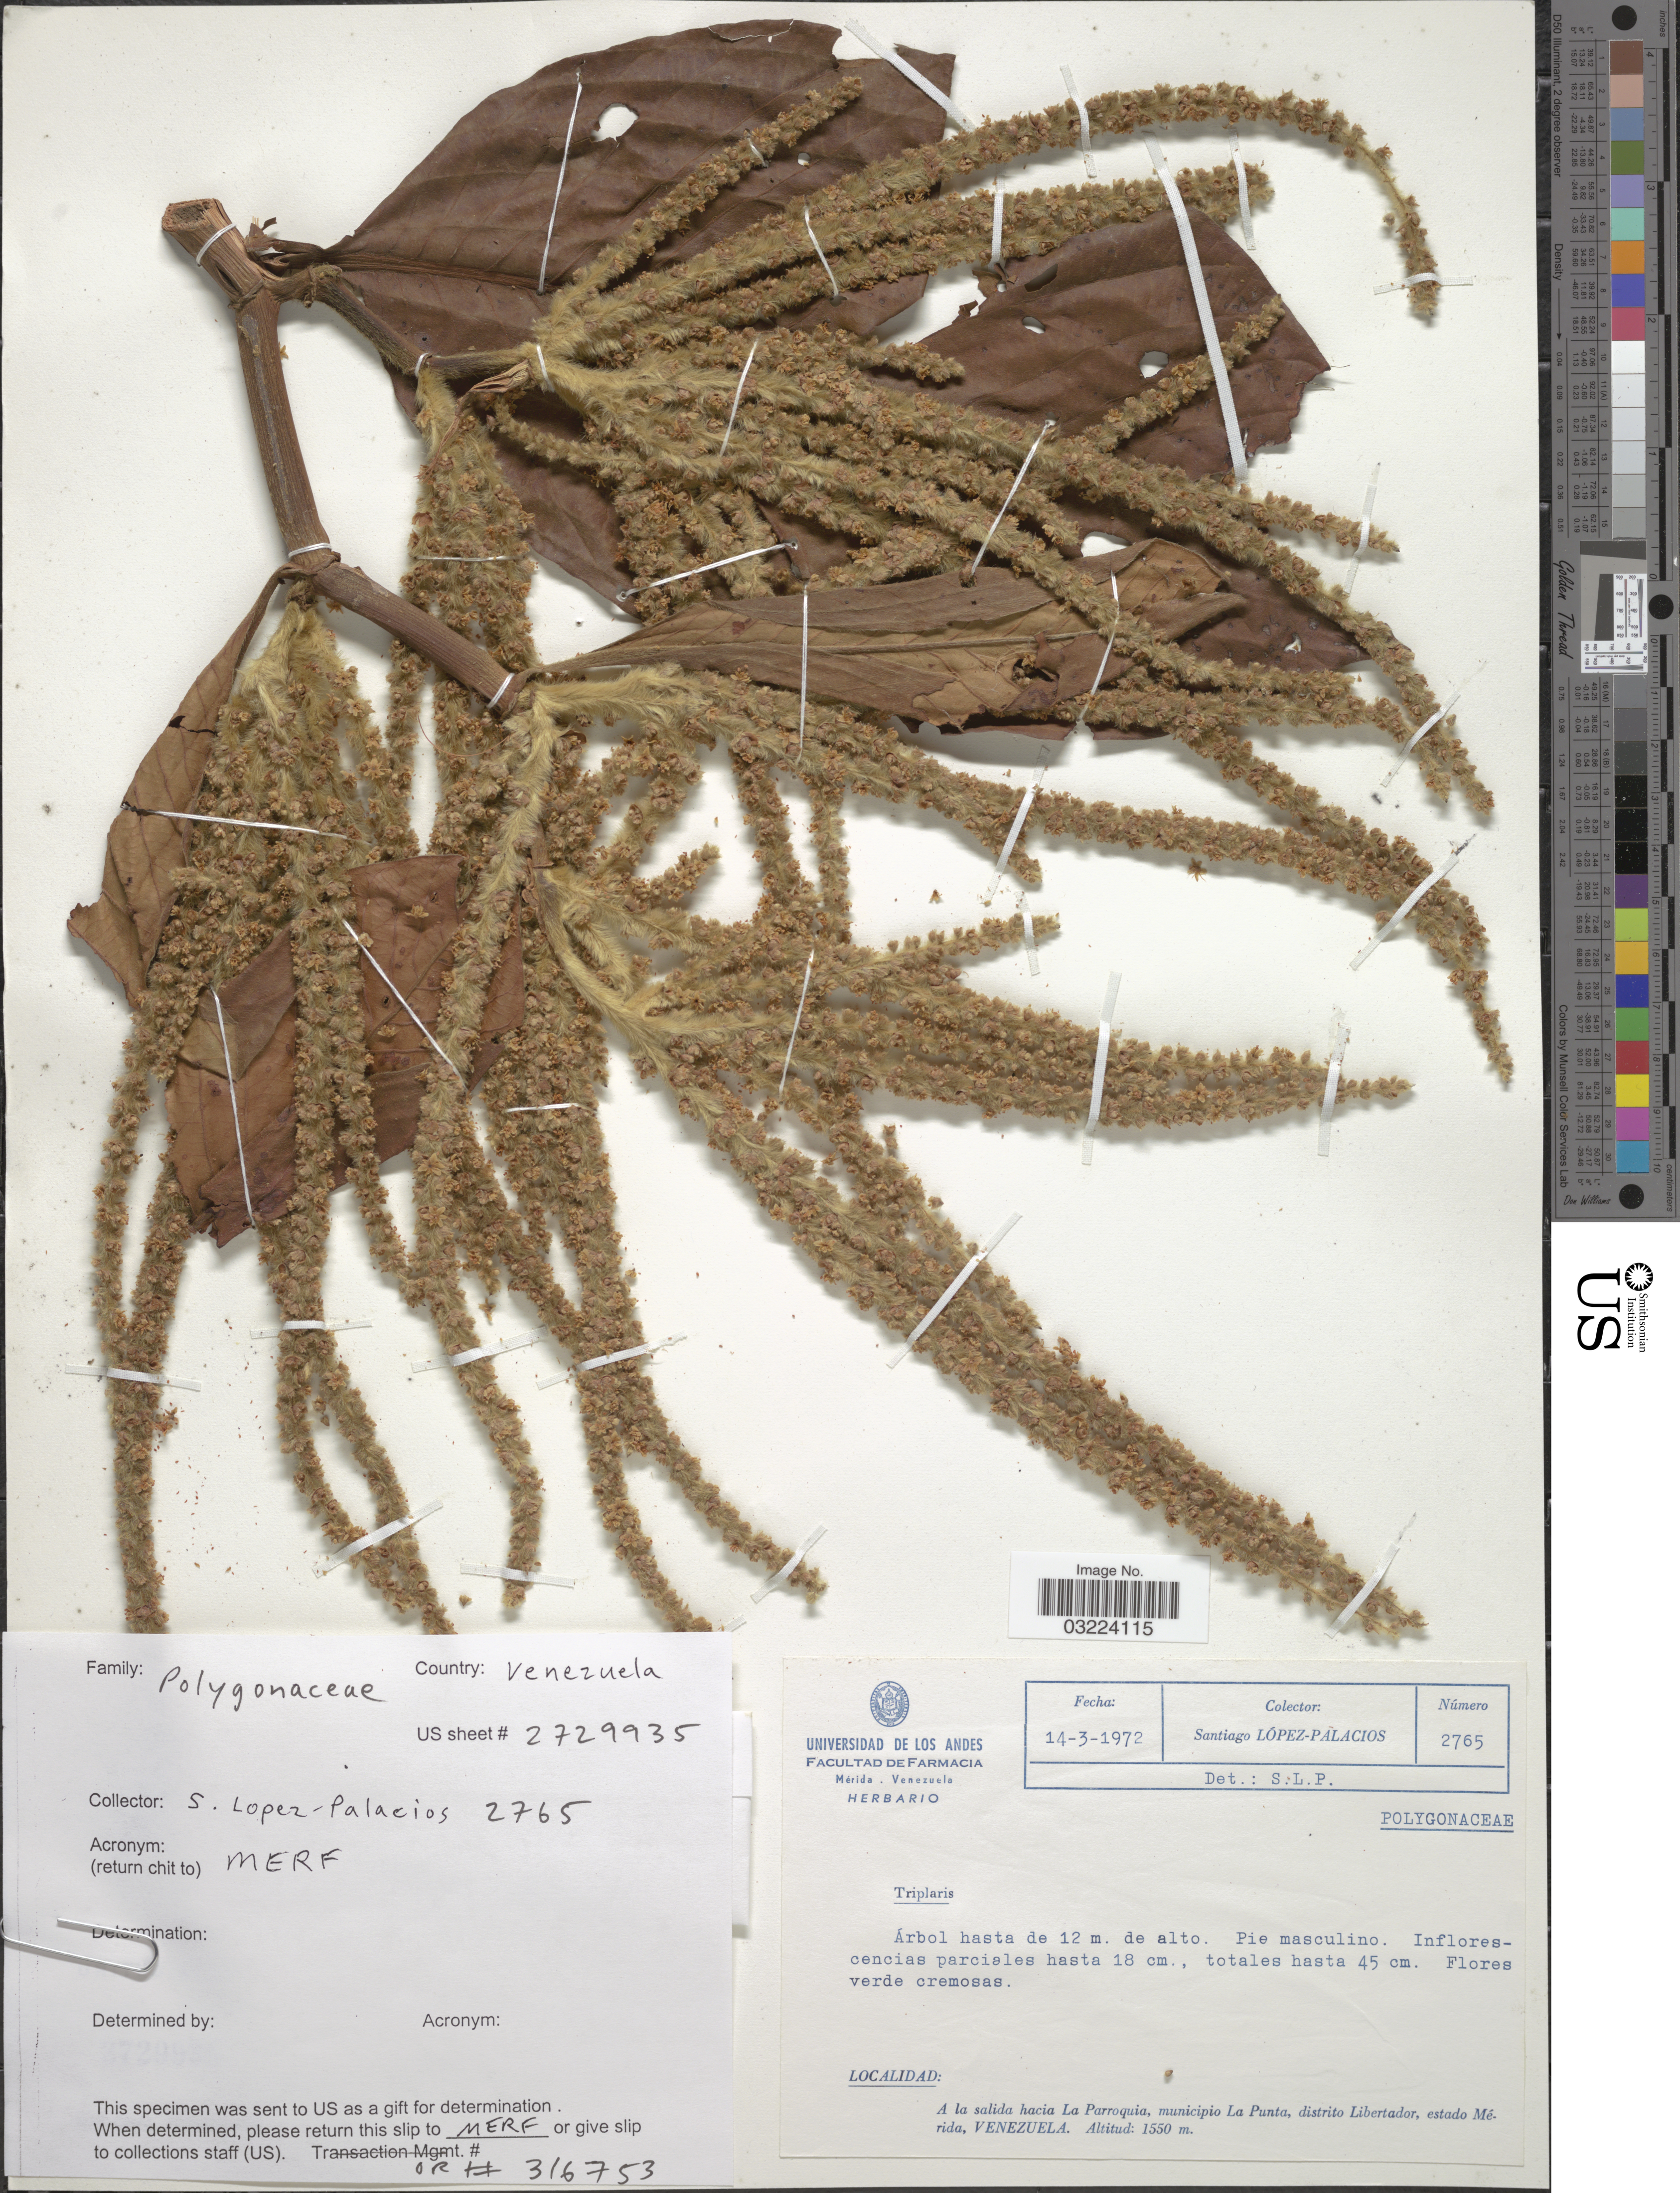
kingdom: Plantae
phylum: Tracheophyta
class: Magnoliopsida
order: Caryophyllales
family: Polygonaceae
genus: Triplaris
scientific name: Triplaris sp.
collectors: S. López-Palacios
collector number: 2765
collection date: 1972-03-14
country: Venezuela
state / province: Mérida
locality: A la salida hacia La Parroquia, municipio La Punta, distrito Libertador.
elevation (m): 1550